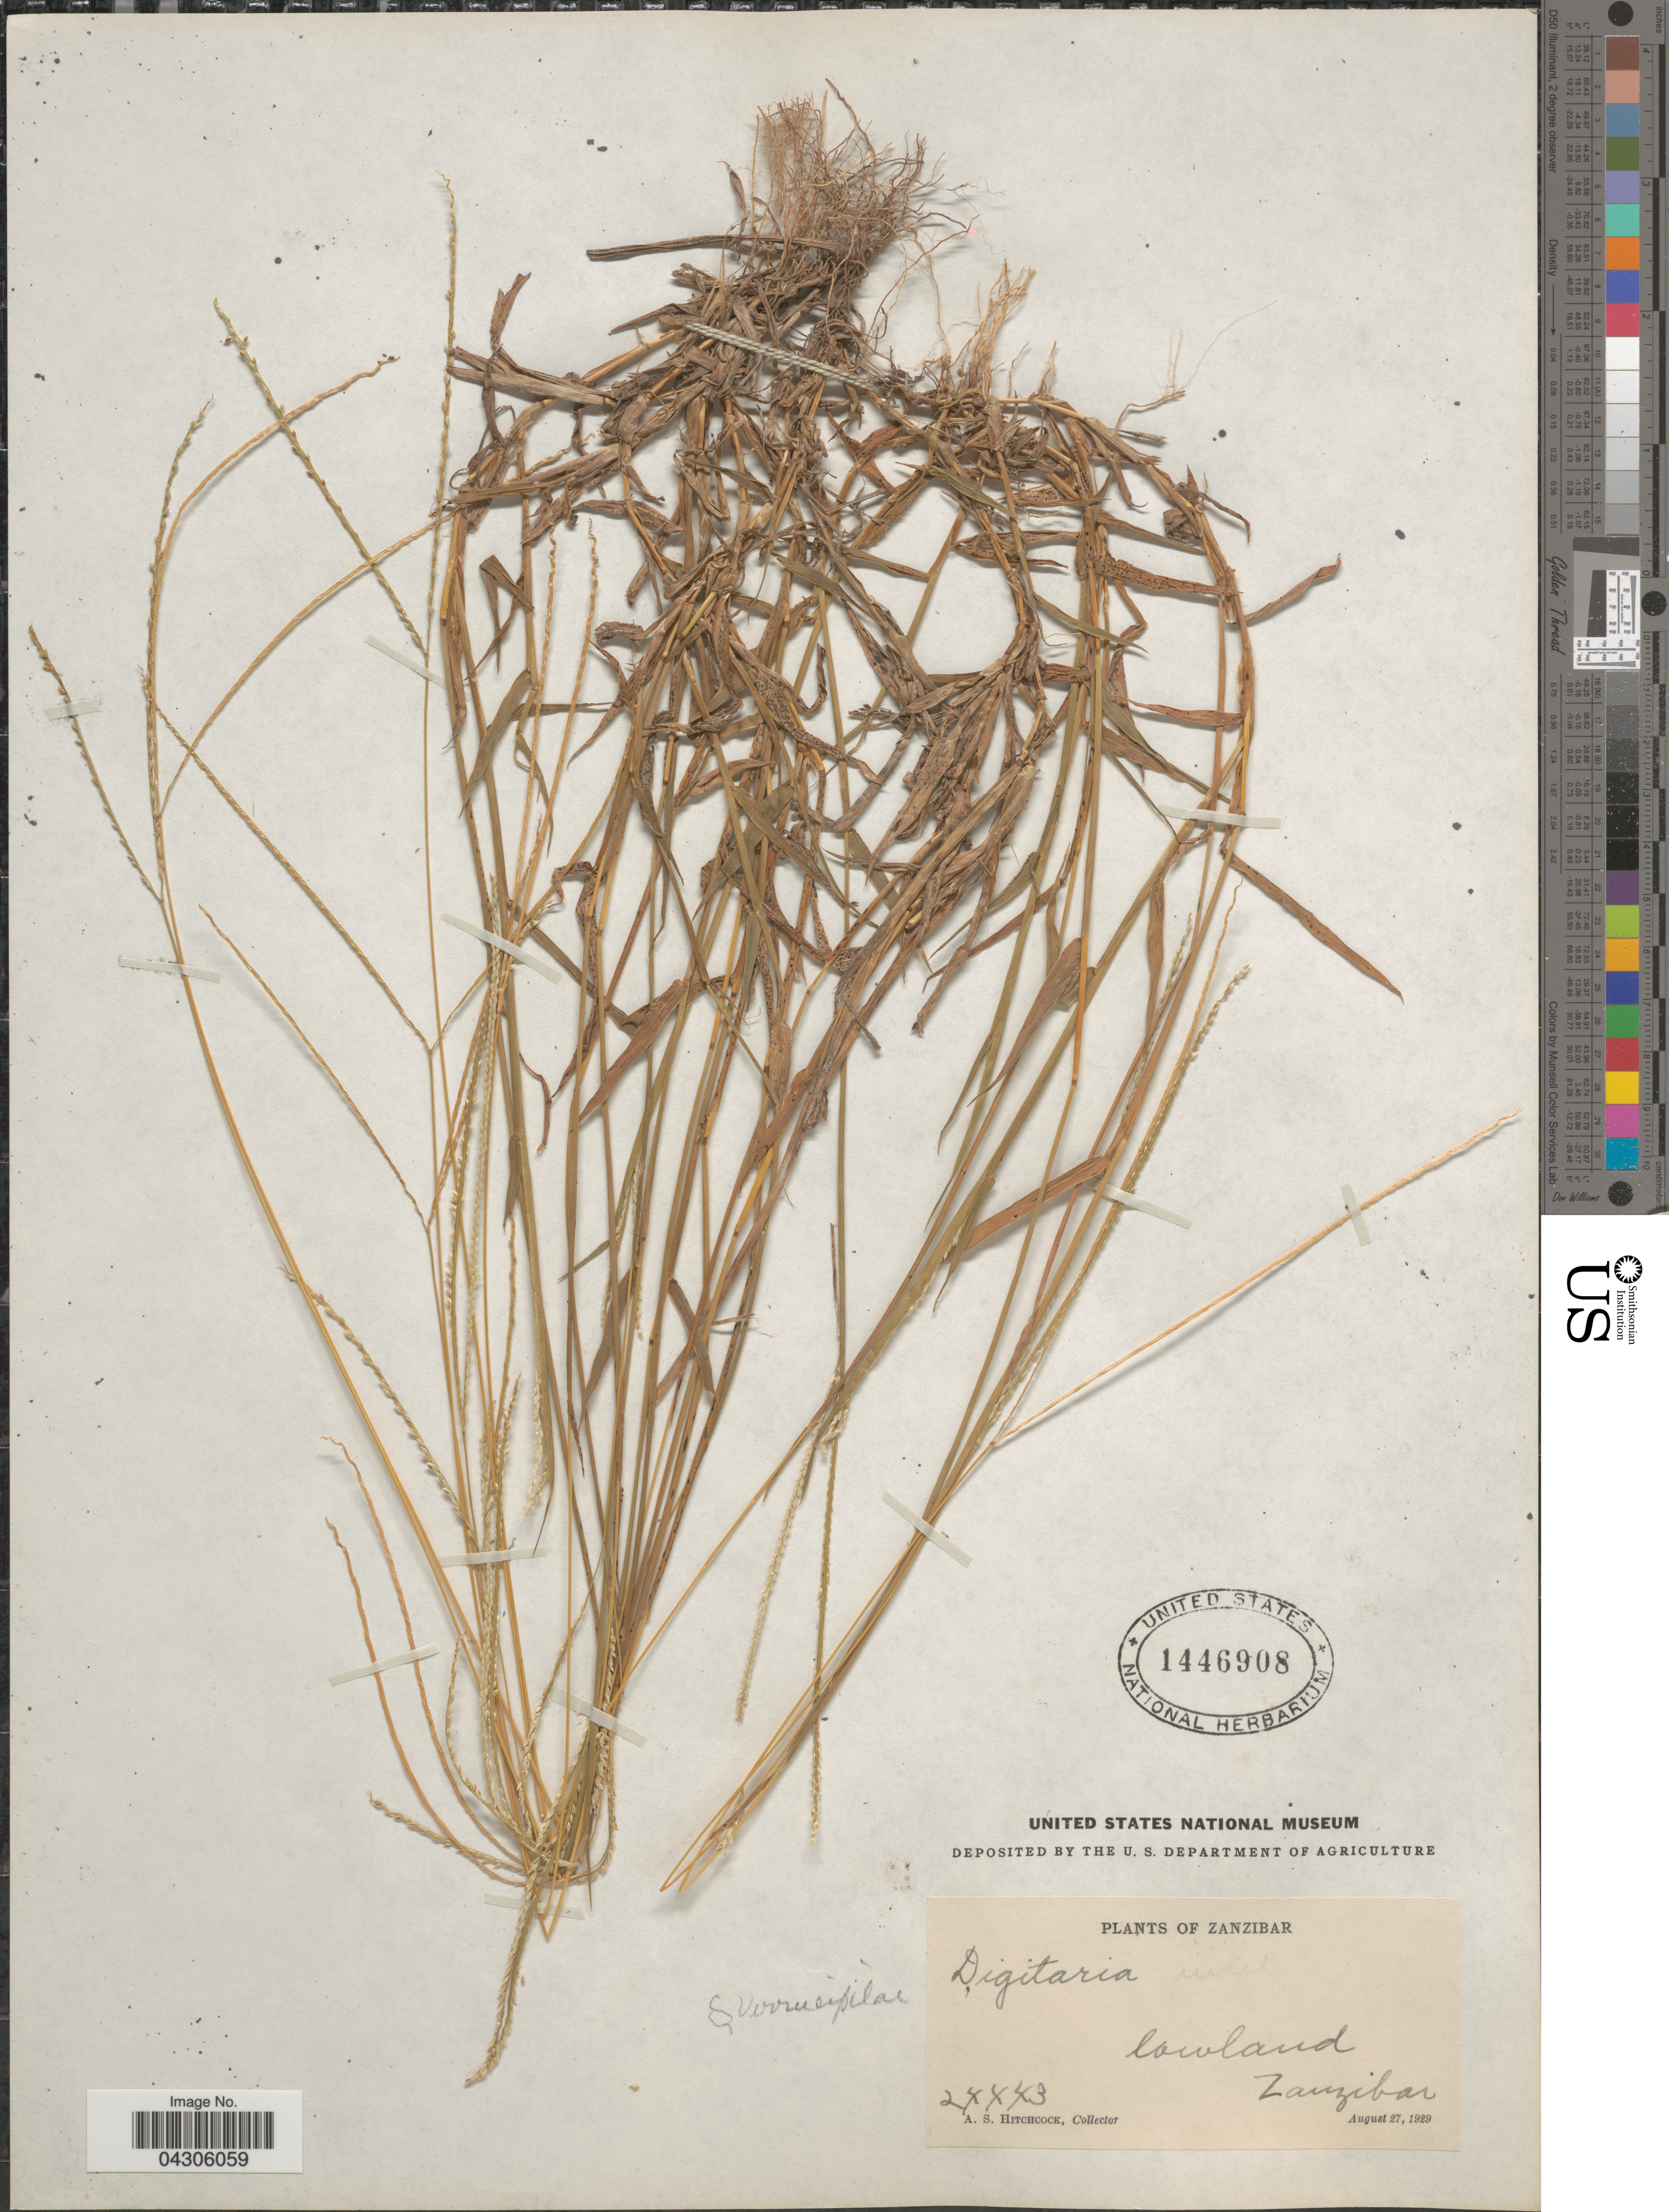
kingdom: Plantae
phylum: Tracheophyta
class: Liliopsida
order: Poales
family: Poaceae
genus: Digitaria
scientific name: Digitaria sp.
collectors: A. S. Hitchcock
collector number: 24443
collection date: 1929-08-27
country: Tanzania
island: Zanzibar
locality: Lowland, Zanzibar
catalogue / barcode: US 1446908